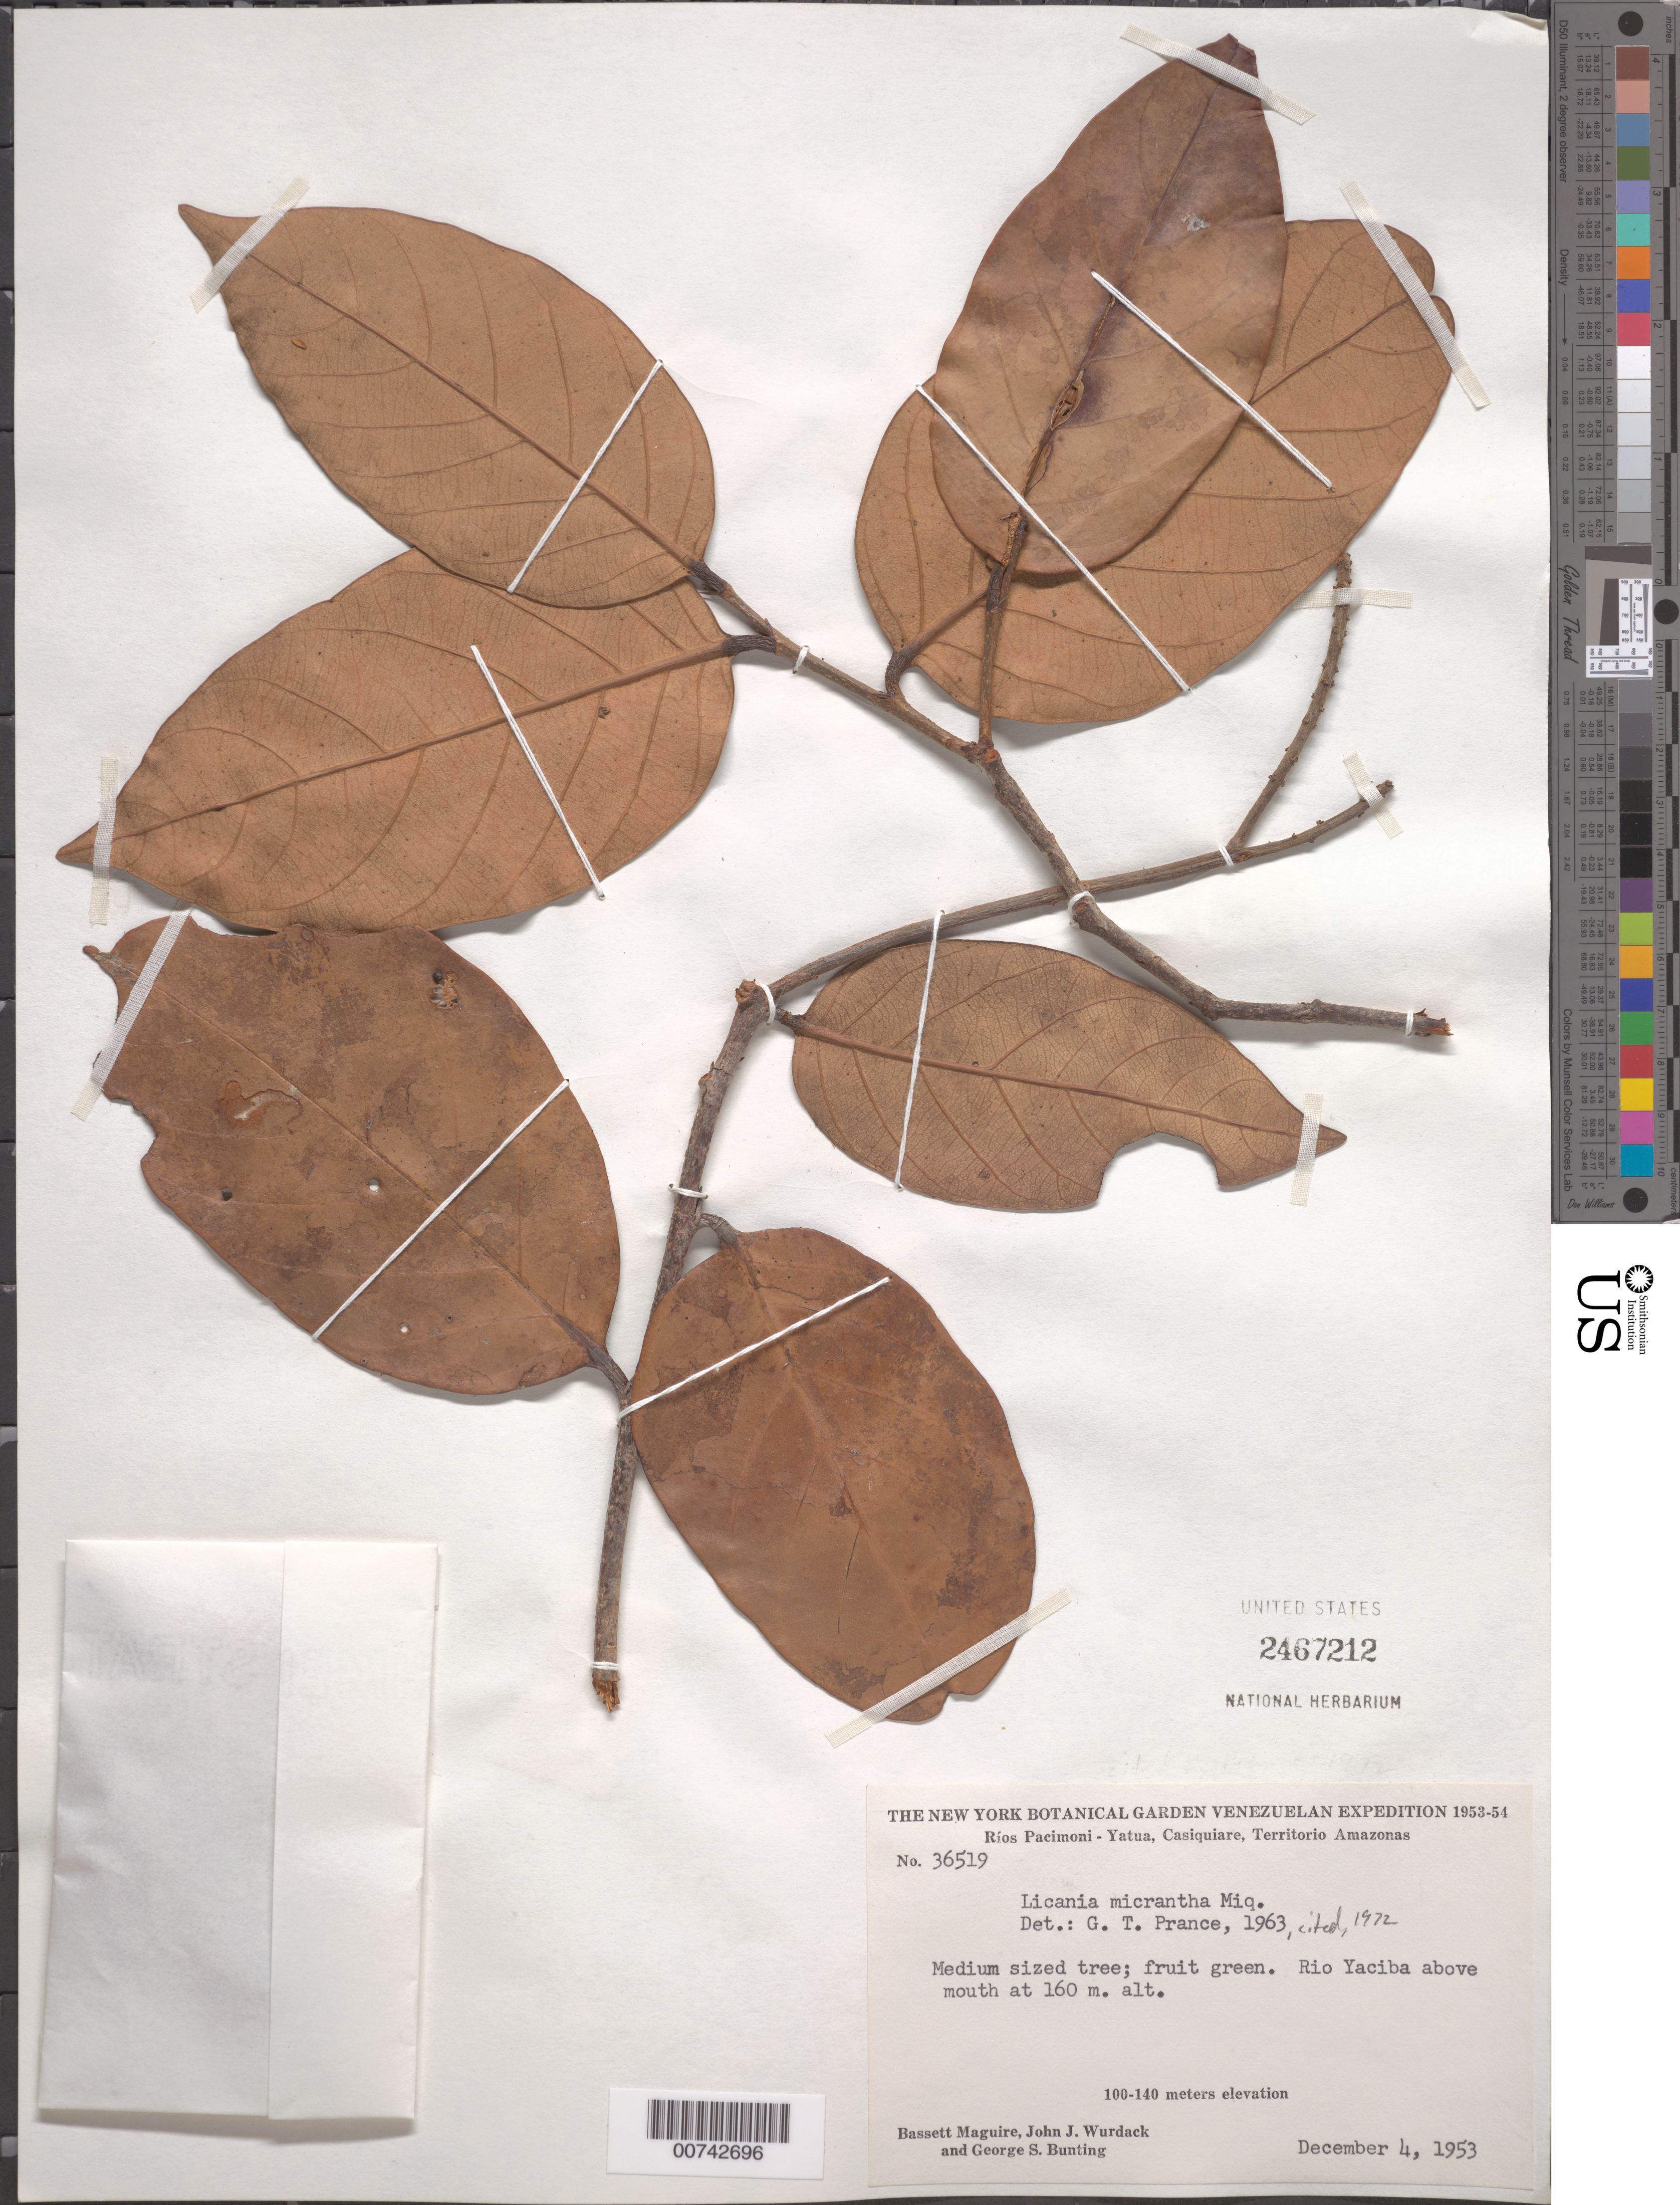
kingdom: Plantae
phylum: Tracheophyta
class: Magnoliopsida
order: Malpighiales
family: Chrysobalanaceae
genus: Licania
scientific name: Licania micrantha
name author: Miq.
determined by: Prance, G. T.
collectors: B. Maguire, J. J. Wurdack & G. S. Bunting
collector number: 36519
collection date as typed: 4-Dec-53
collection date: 1953-12-04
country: Venezuela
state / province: Amazonas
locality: Casiquiare, Río Yaciba above mouth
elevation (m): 160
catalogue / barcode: US 2467212